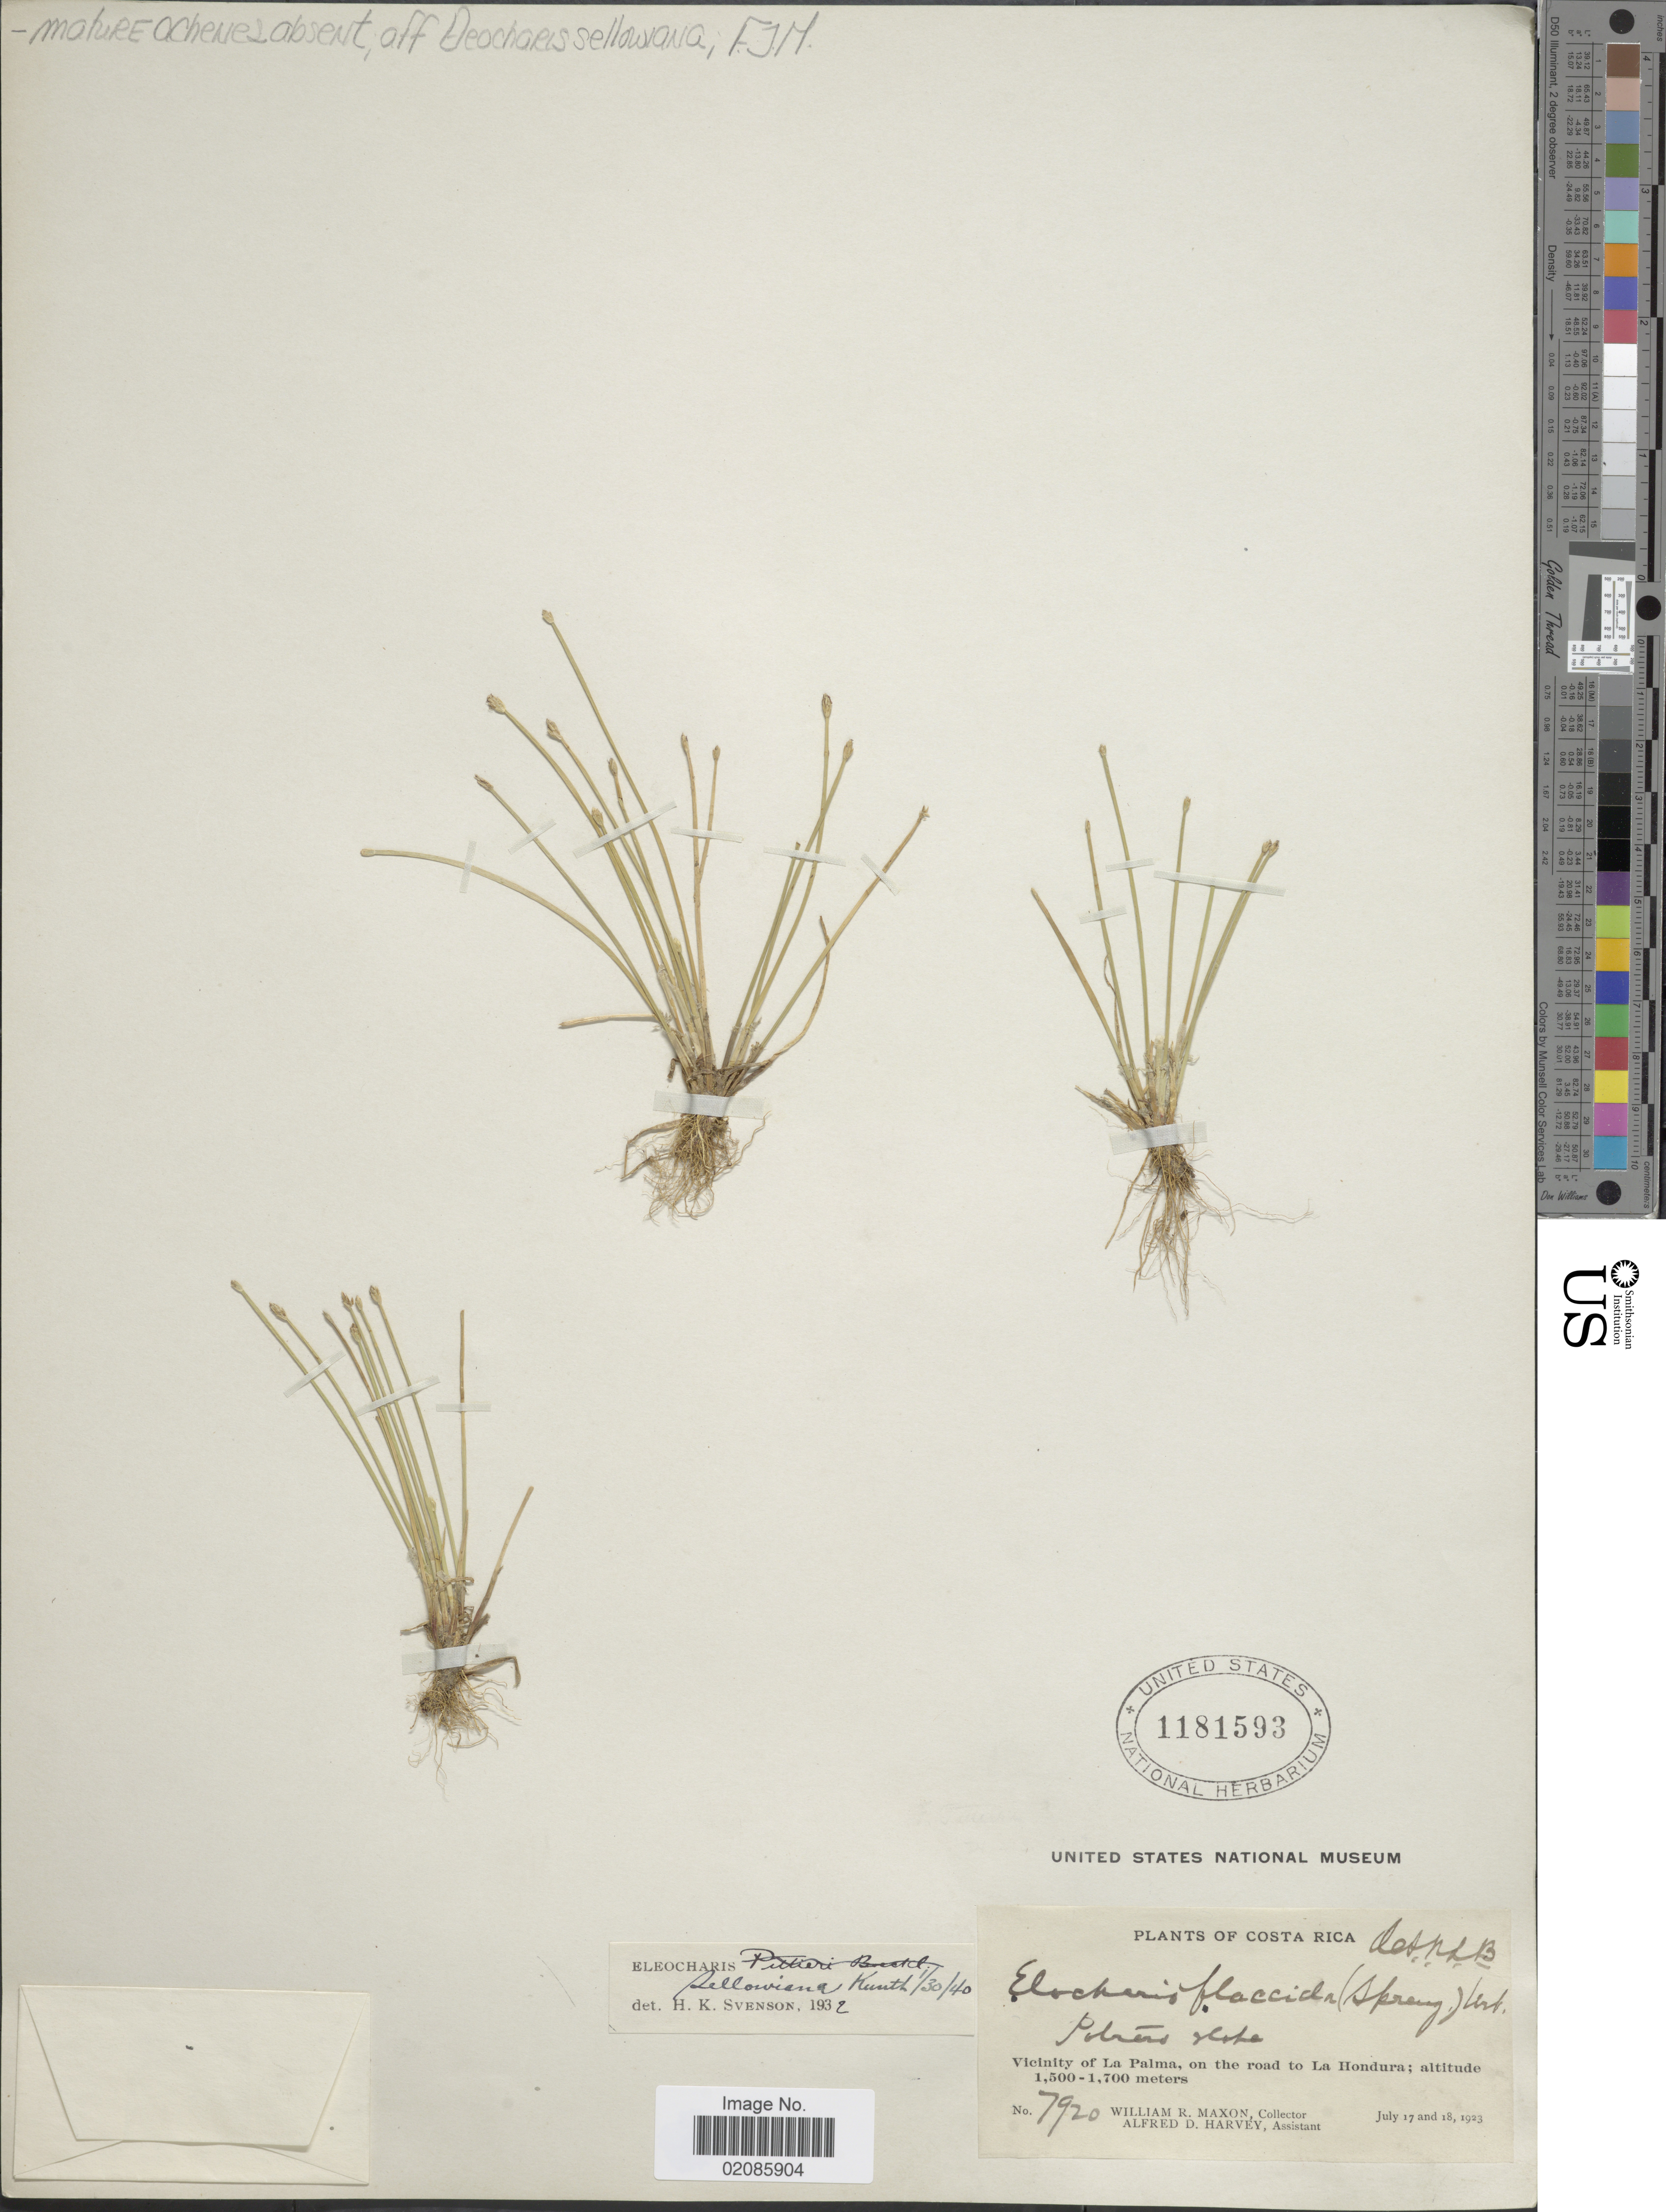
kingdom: Plantae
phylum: Tracheophyta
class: Liliopsida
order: Poales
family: Cyperaceae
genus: Eleocharis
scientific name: Eleocharis sellowiana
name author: Kunth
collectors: W. R. Maxon & A. D. Harvey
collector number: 7920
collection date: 1923-07-17/1923-07-18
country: Costa Rica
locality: Vicinity of La Palma, on the road to La Hondura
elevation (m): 1500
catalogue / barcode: US 1181593